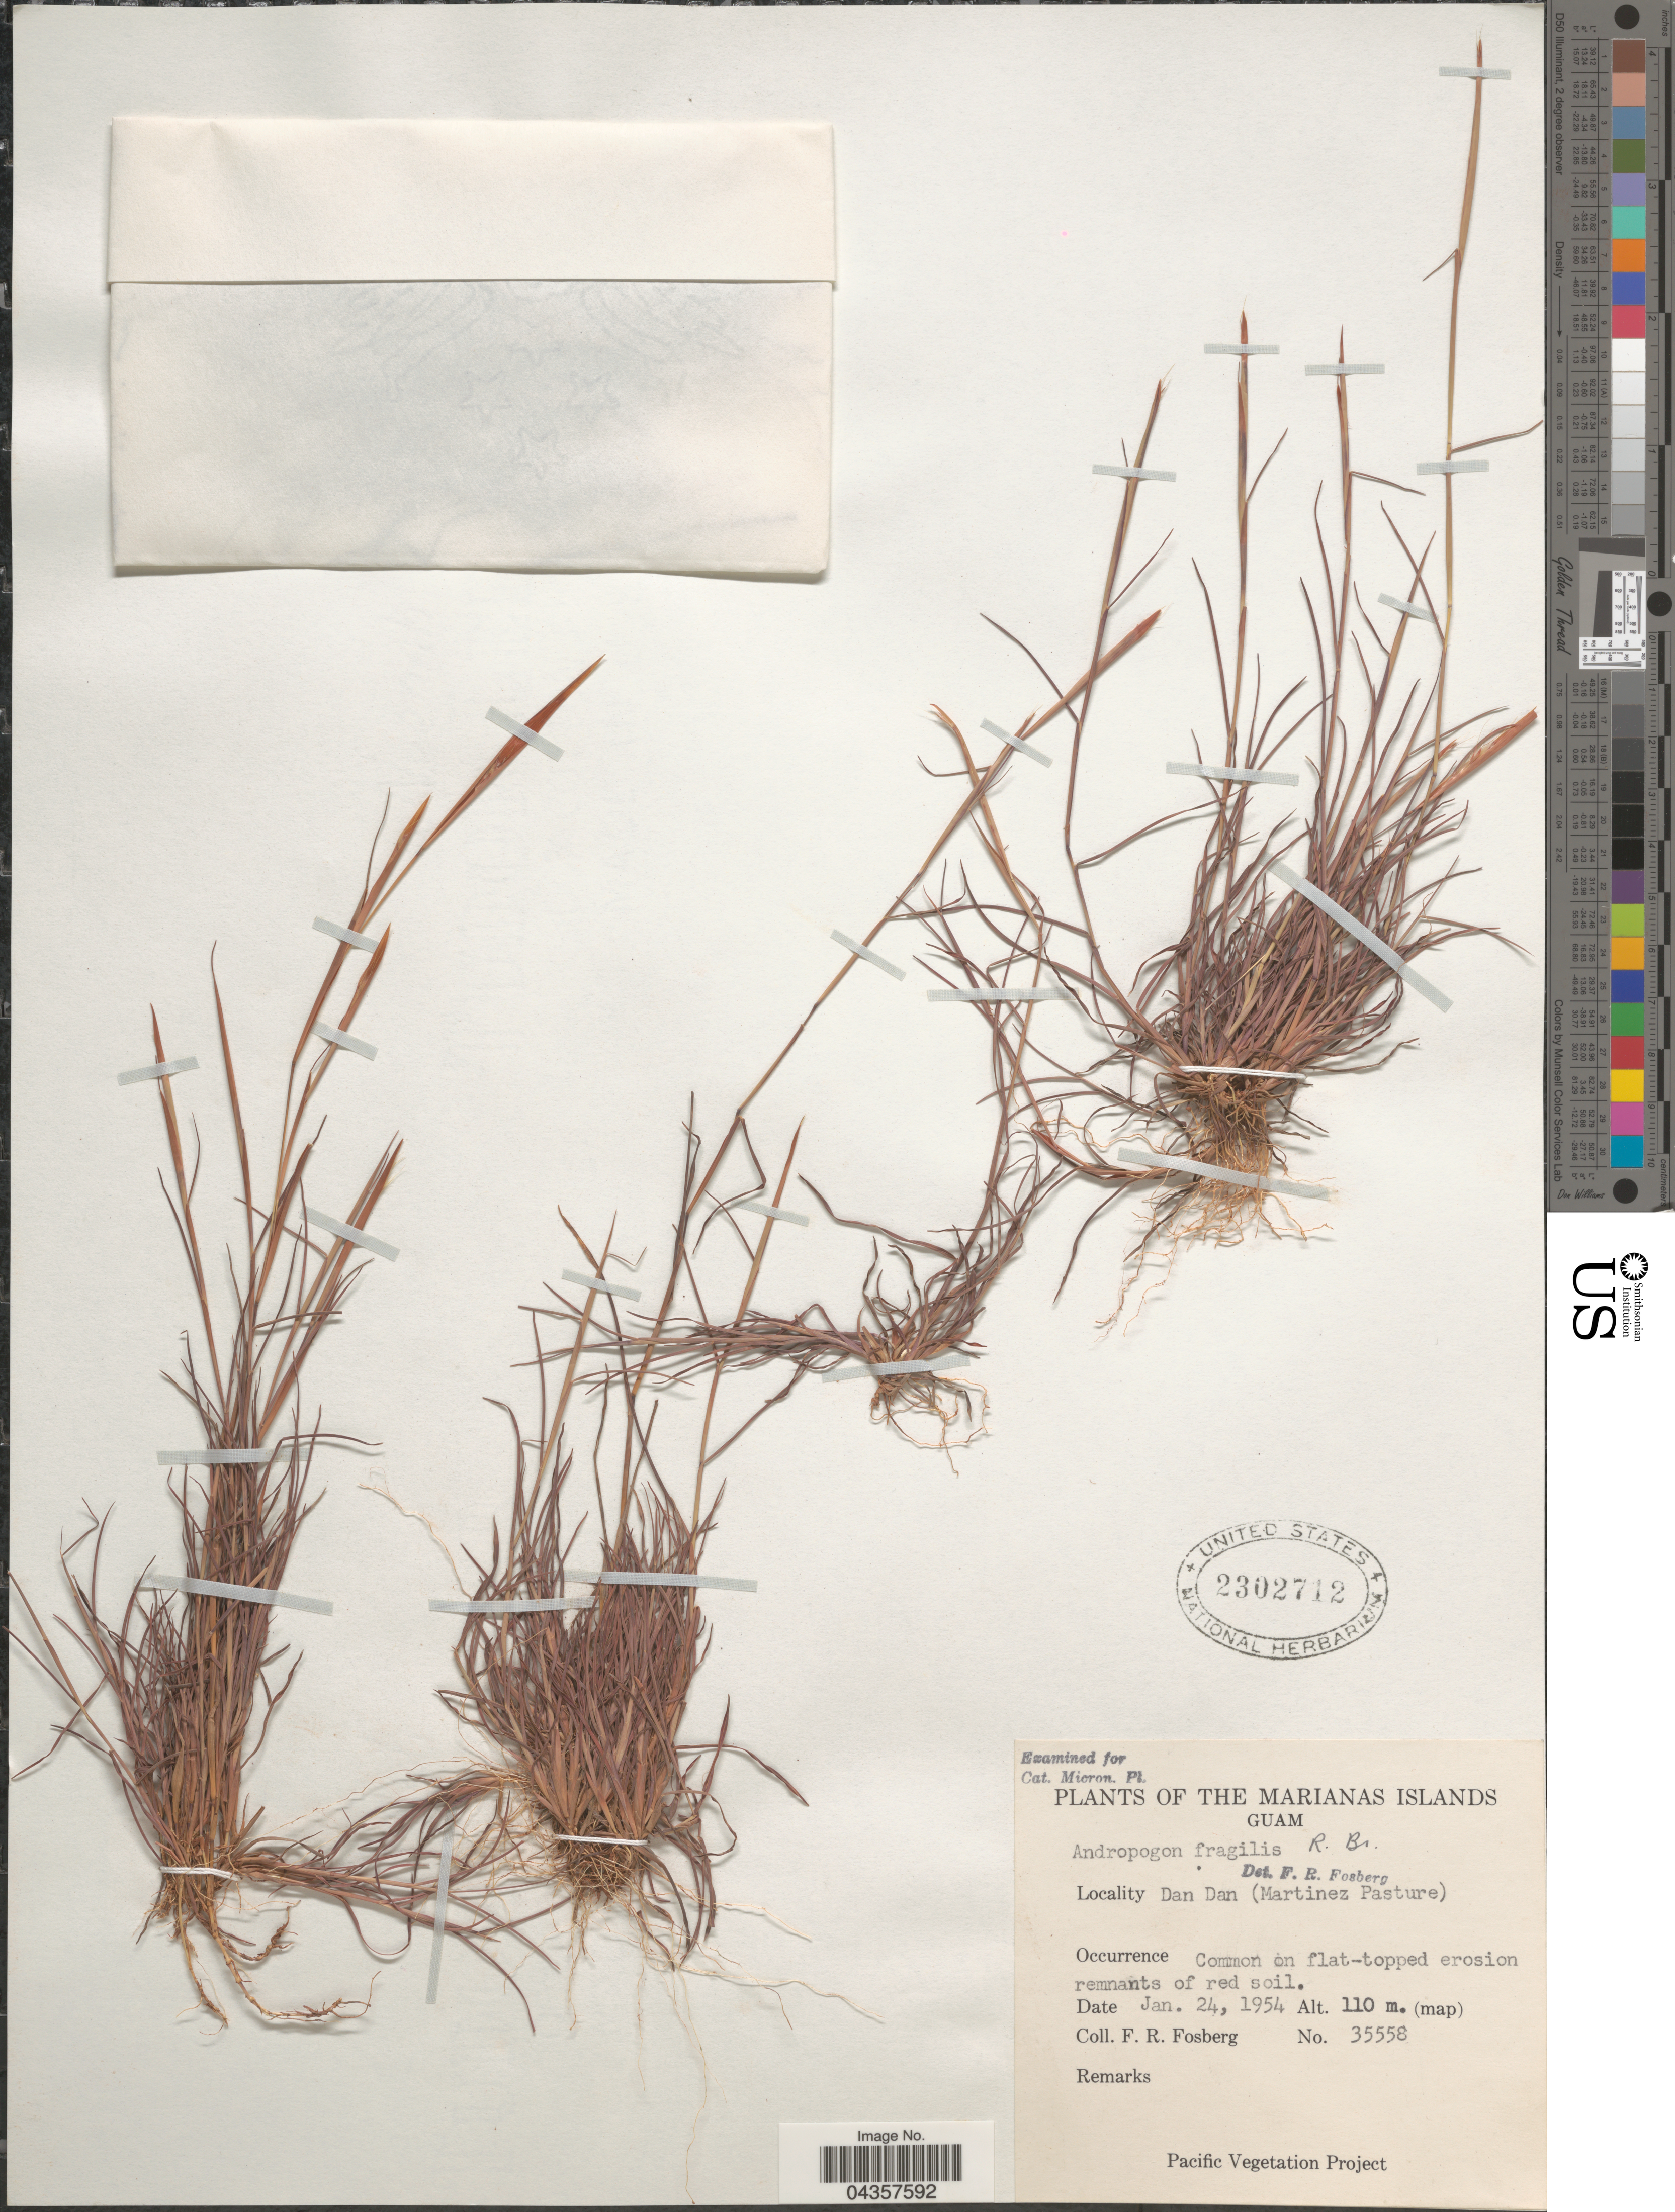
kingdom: Plantae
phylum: Tracheophyta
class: Liliopsida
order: Poales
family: Poaceae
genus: Schizachyrium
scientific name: Schizachyrium fragile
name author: (R. Br.) A. Camus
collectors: F. R. Fosberg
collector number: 35558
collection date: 1954-01-24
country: Guam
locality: The Marianas Islands. Dan Dan (Martinez Pasture).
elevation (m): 110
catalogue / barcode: US 2302712